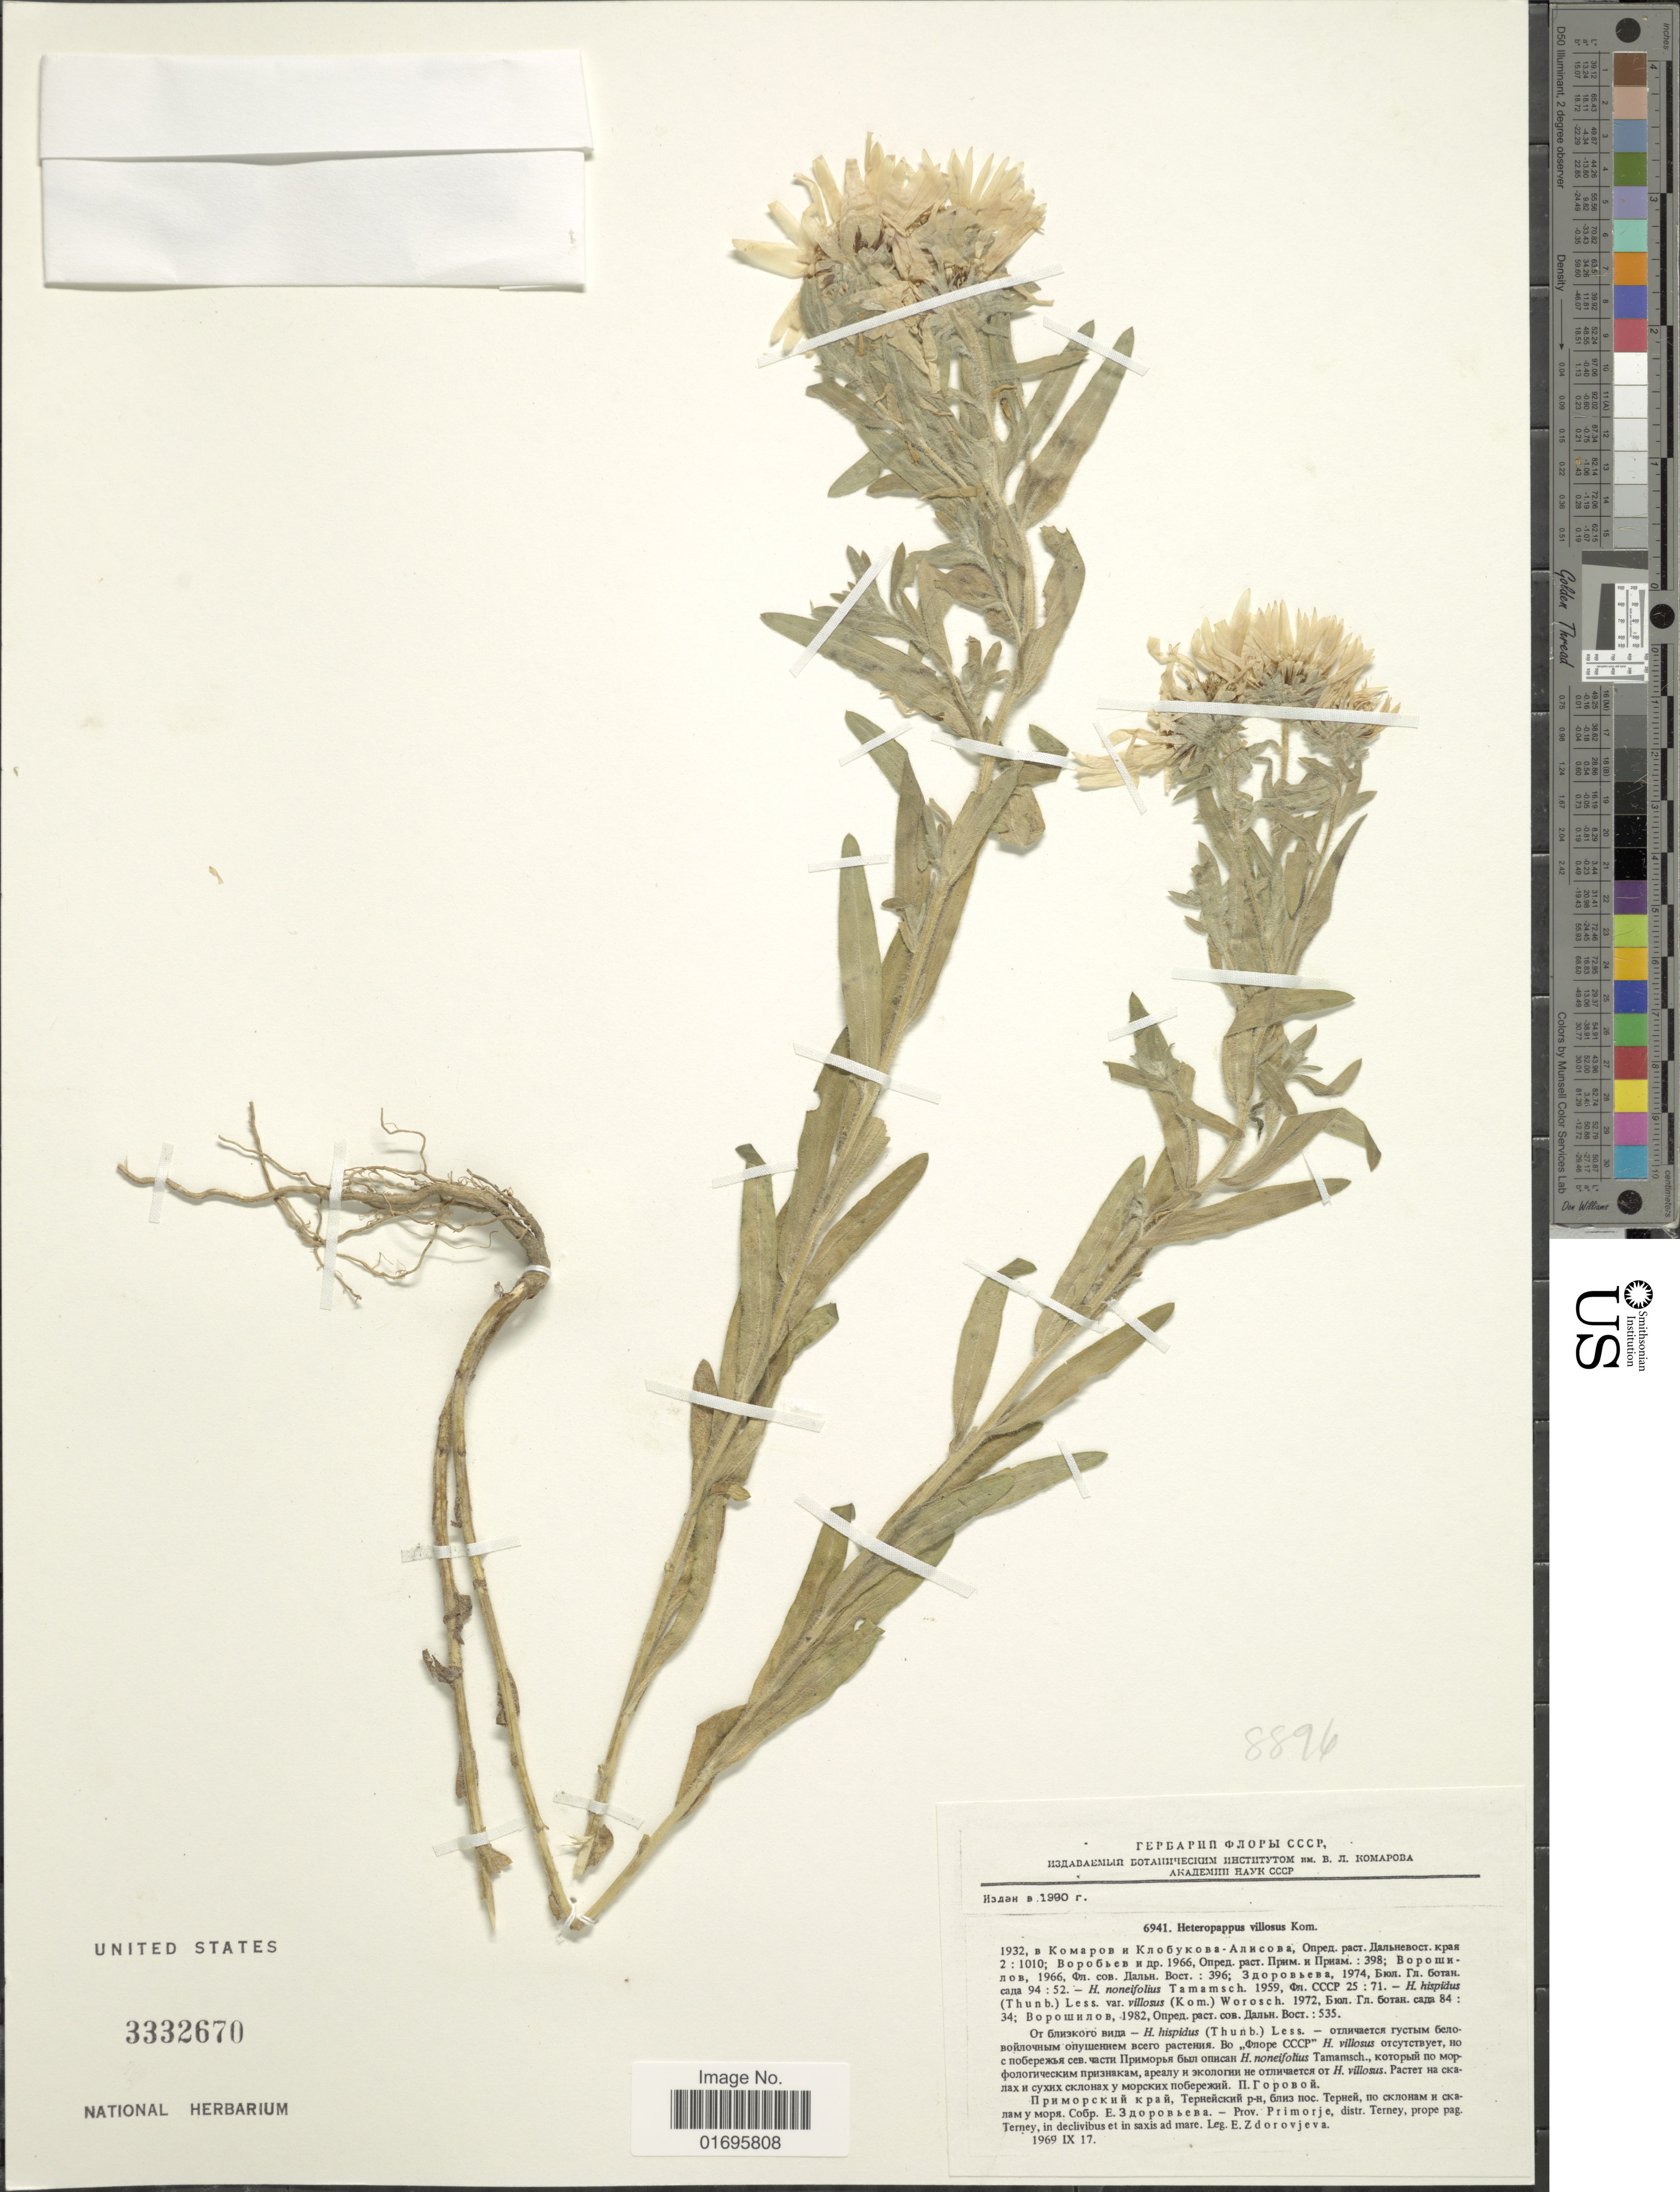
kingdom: Plantae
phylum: Tracheophyta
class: Magnoliopsida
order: Asterales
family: Asteraceae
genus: Heteropappus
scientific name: Heteropappus villosus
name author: (Kom.)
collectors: E. Zdorovjeva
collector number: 6941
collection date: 1969-11-17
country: Russian Federation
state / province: Primorsky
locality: Prov. Primorje, distr. Terney, prope pag. Terney, in declivibus et in saxis ad mare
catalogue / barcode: US 3332670